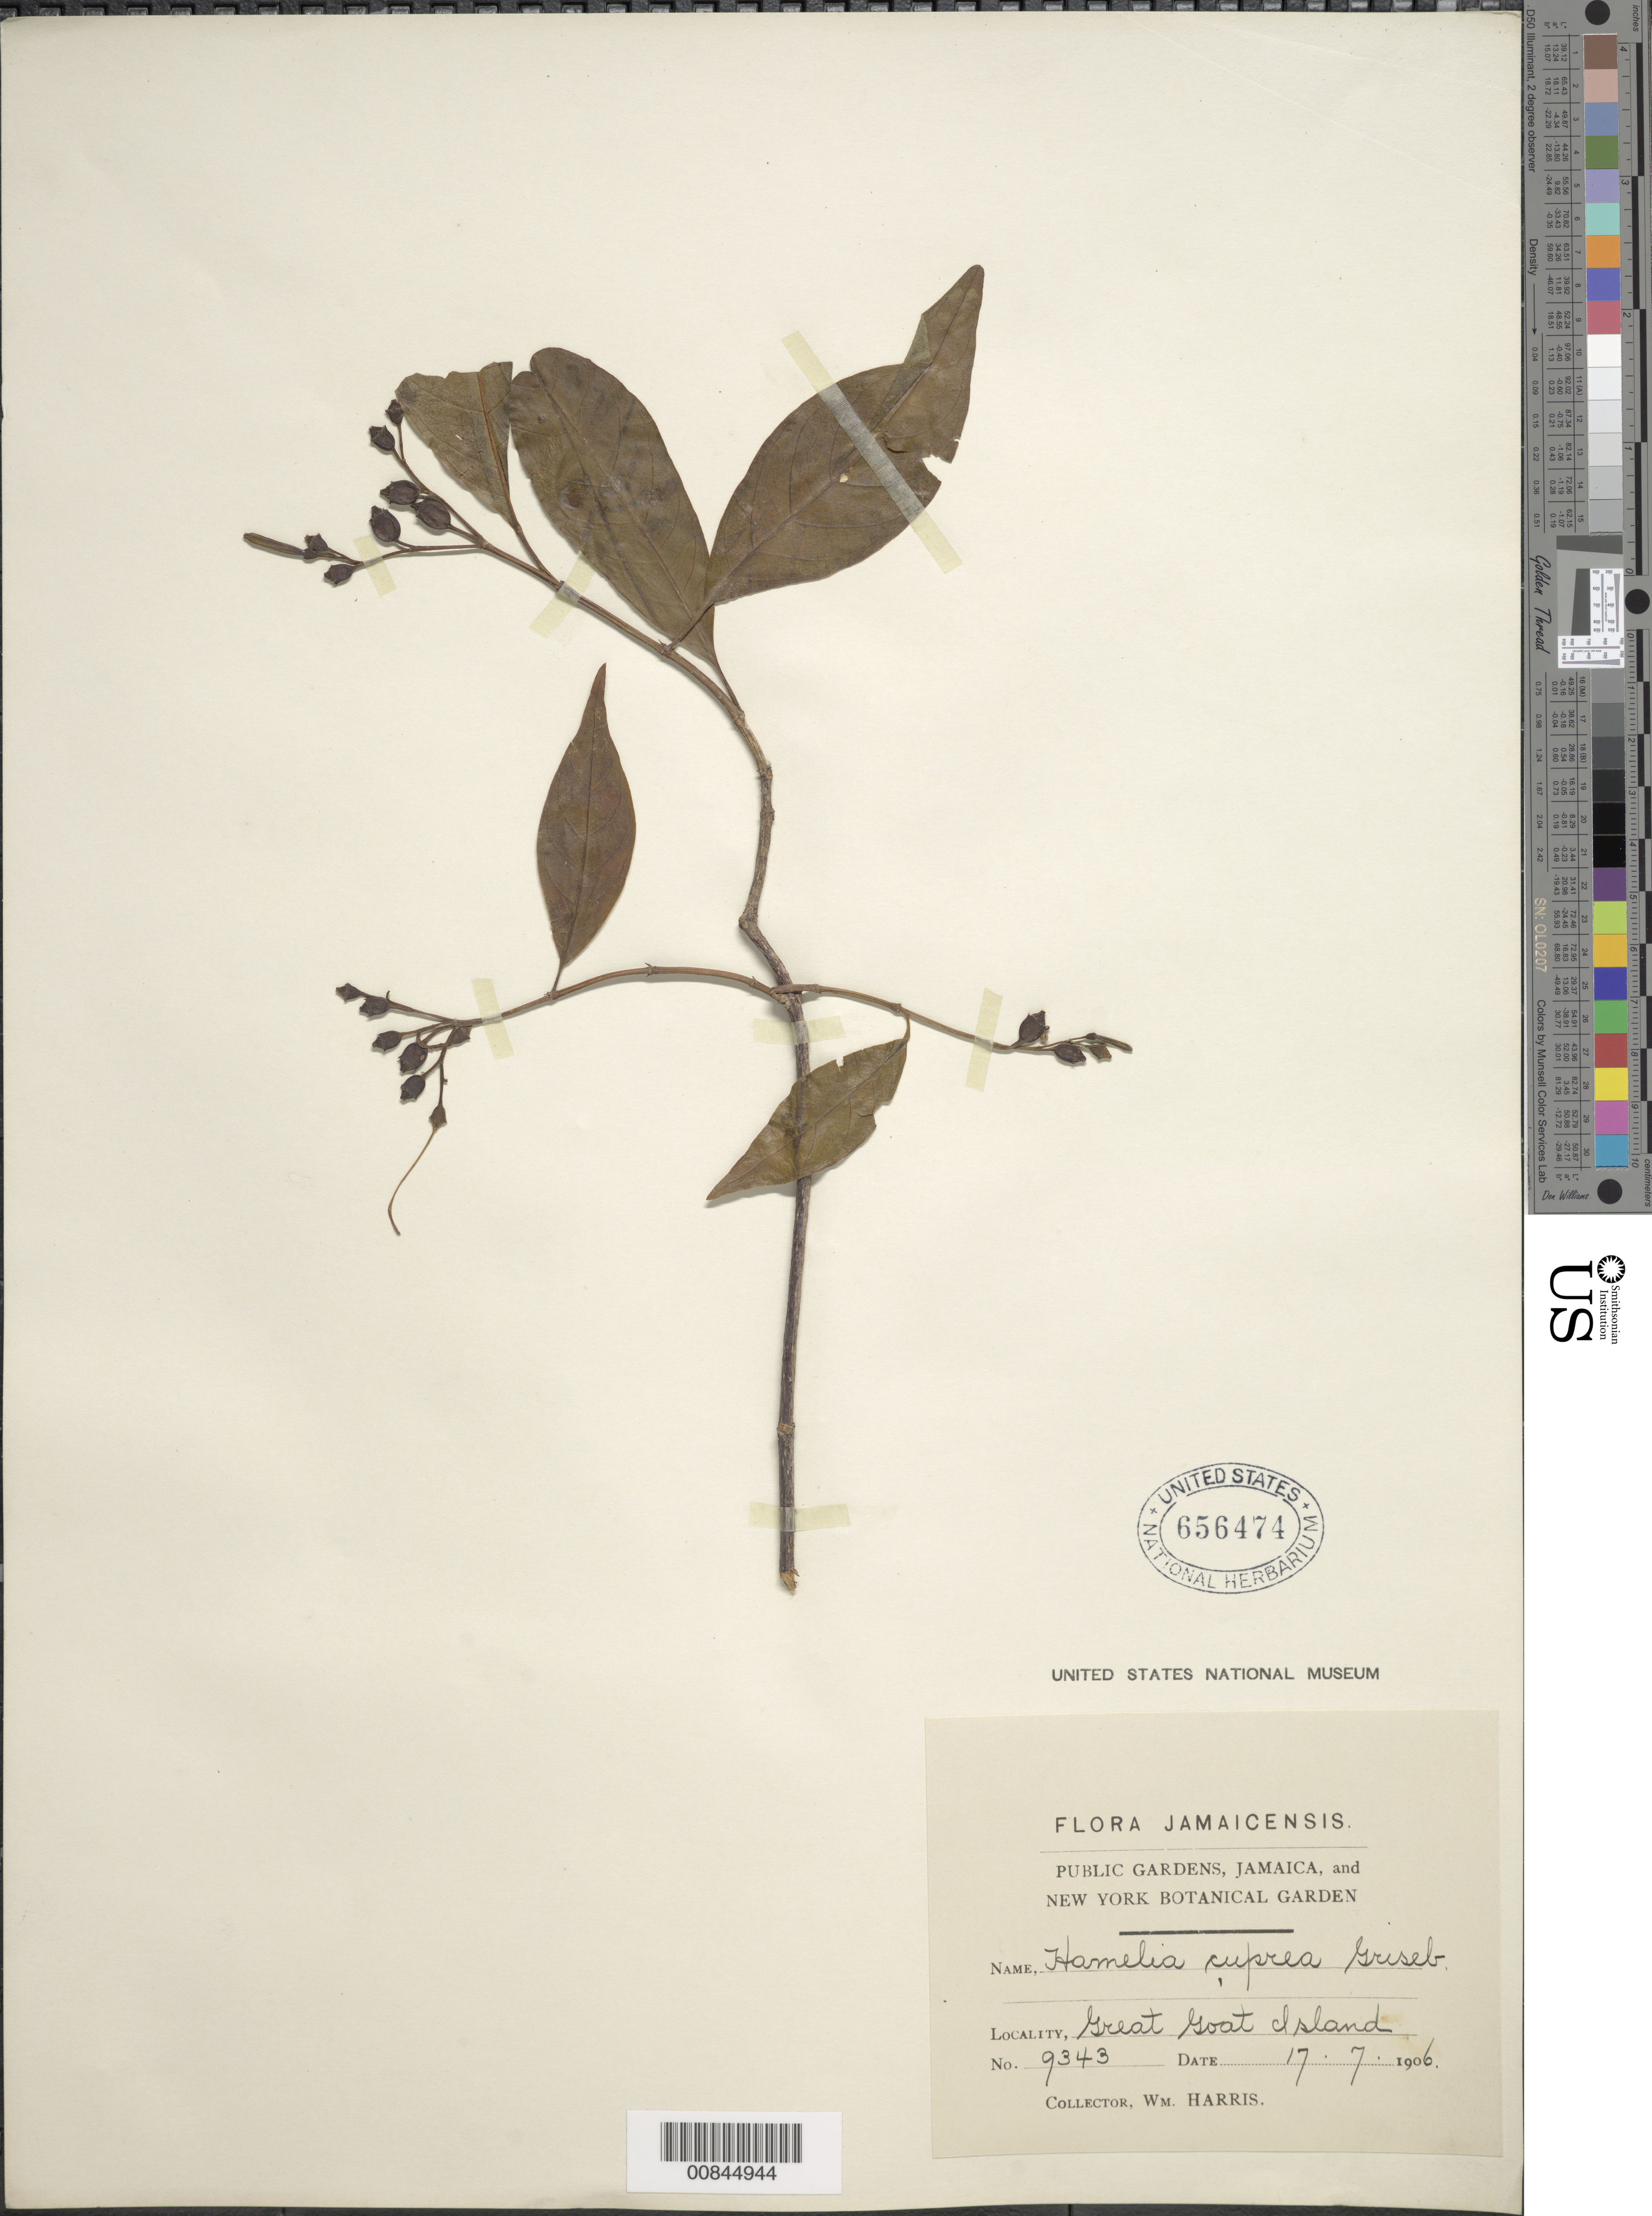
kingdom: Plantae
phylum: Tracheophyta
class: Magnoliopsida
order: Gentianales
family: Rubiaceae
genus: Hamelia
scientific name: Hamelia ventricosa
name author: Sw.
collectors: W. H. Harris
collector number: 9343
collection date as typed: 17 Jul 1906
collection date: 1906-07-17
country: Jamaica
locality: Great Goat Island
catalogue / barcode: US 656474